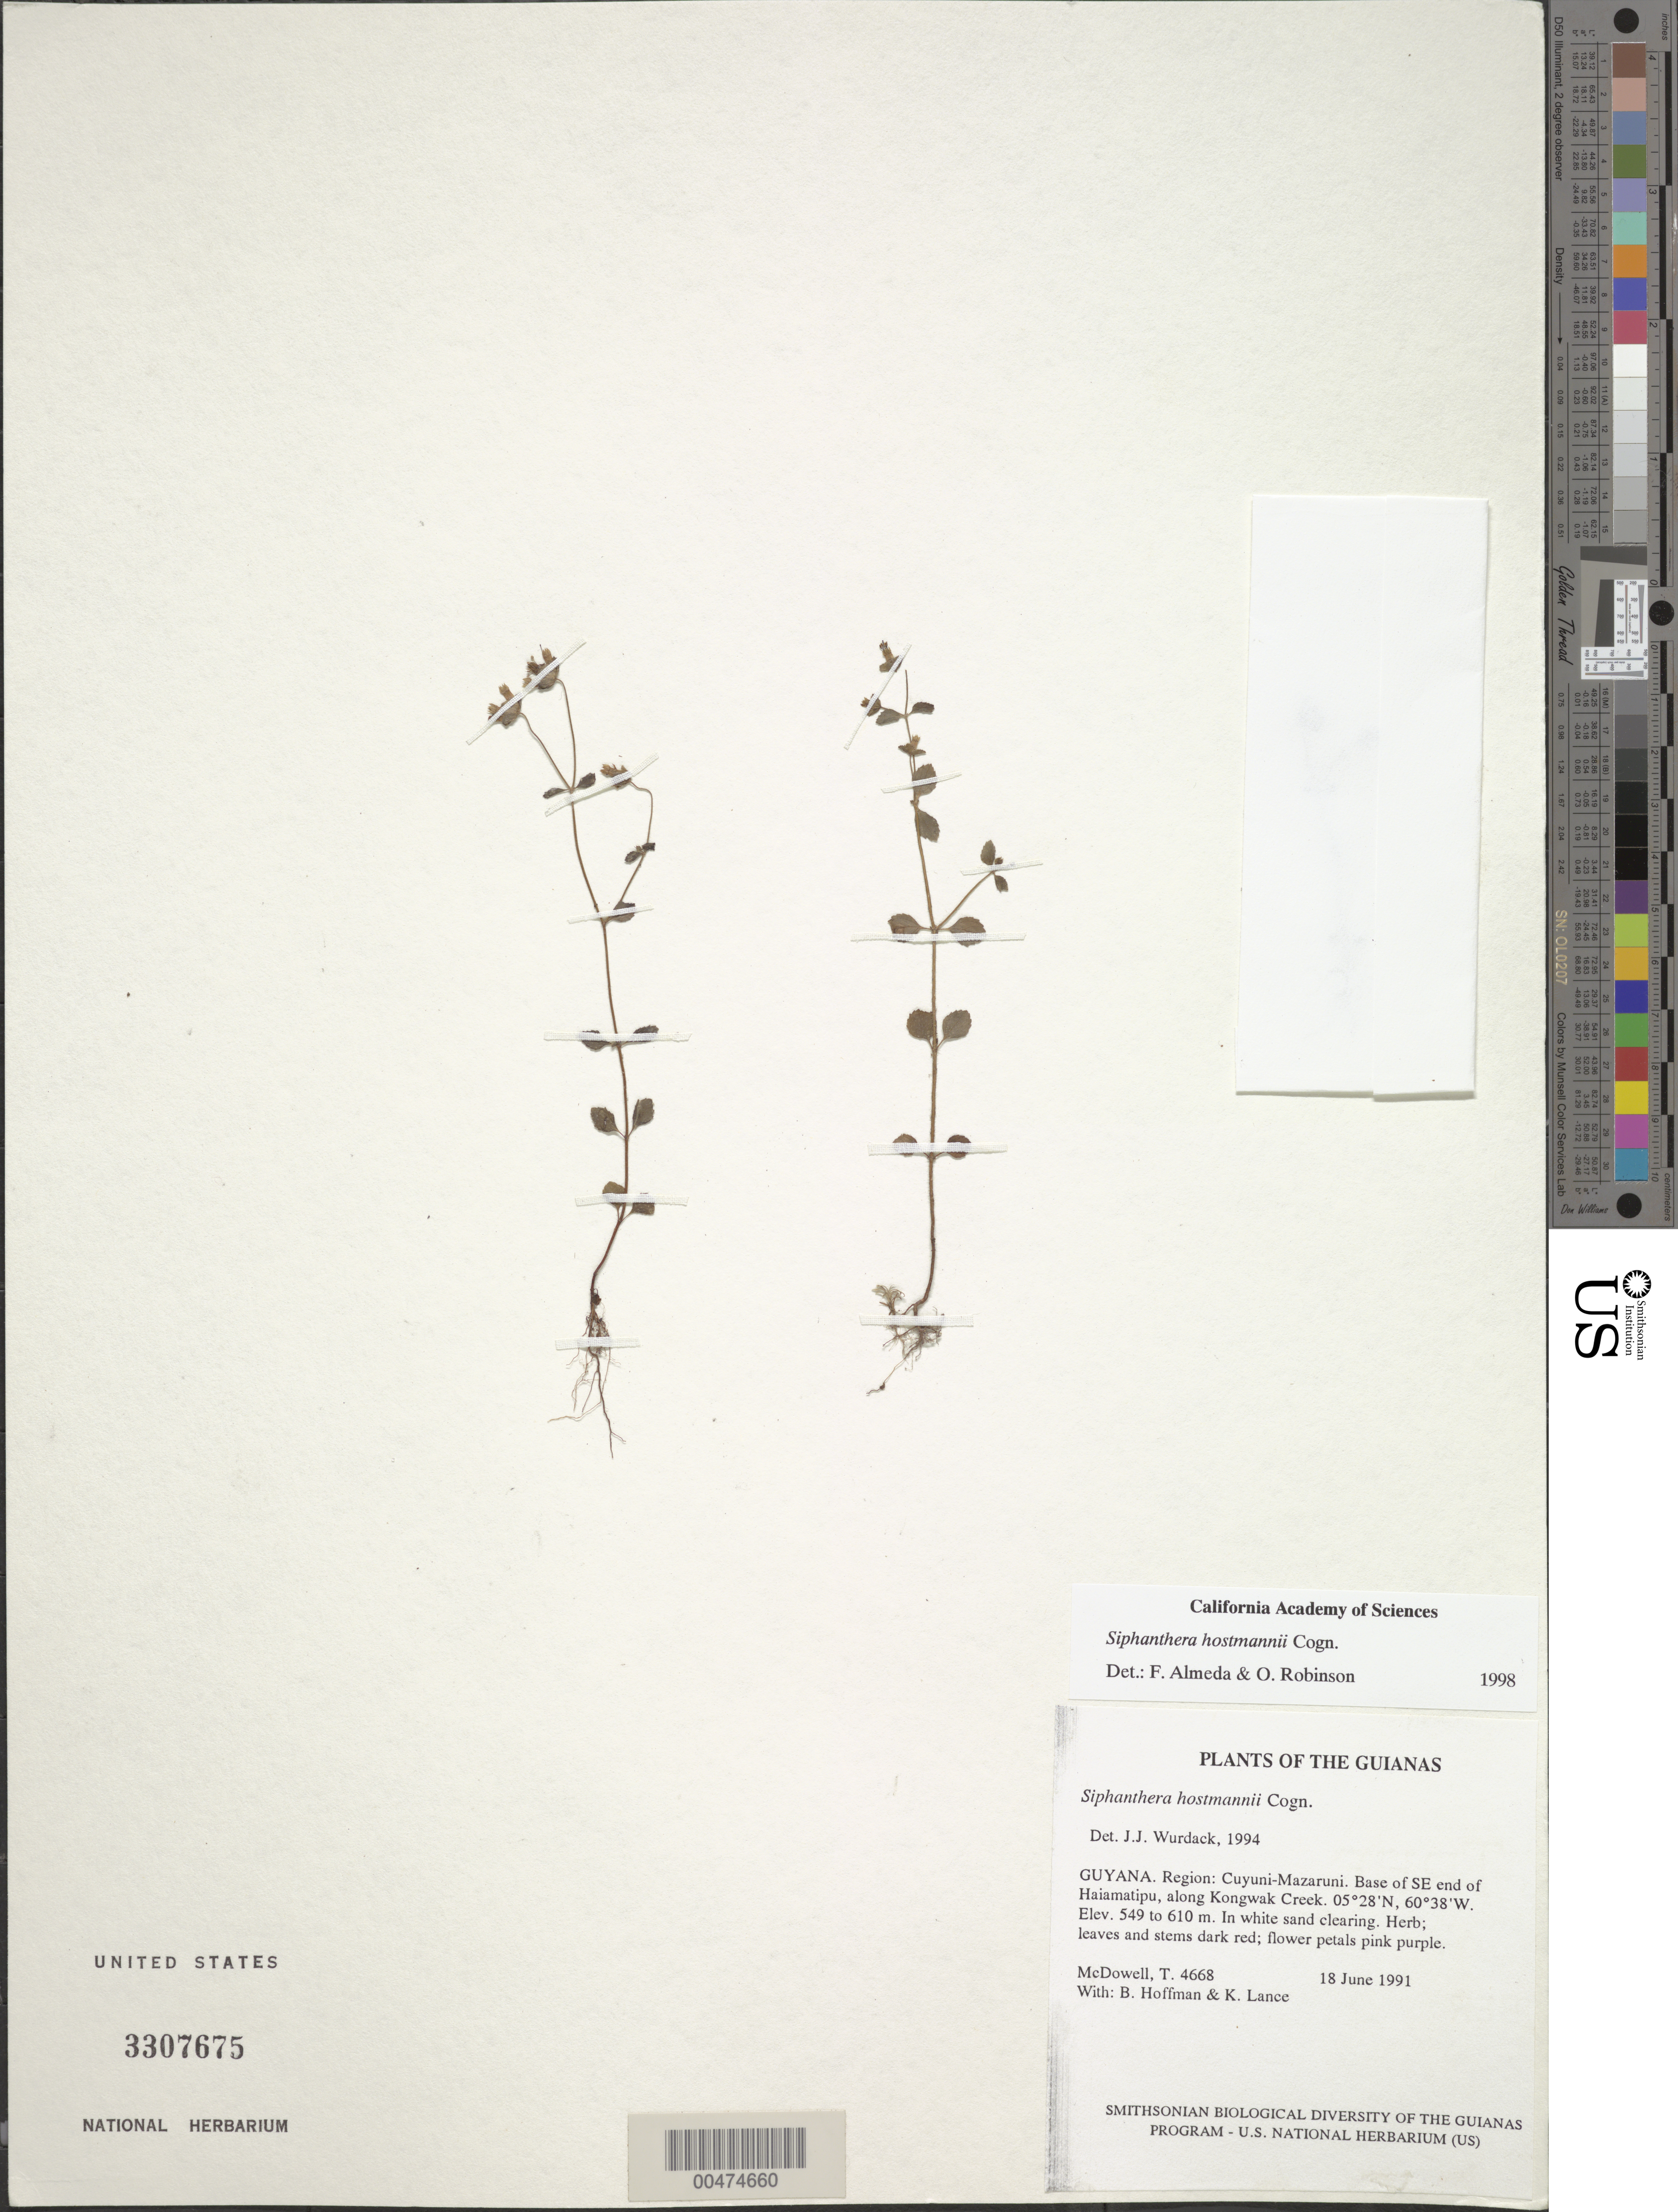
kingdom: Plantae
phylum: Tracheophyta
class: Magnoliopsida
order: Myrtales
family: Melastomataceae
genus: Siphanthera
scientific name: Siphanthera hostmannii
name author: Cogn.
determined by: Wurdack, John J., (US), US (UNITED STATES)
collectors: T. McDowell, B. Hoffman & K. Lance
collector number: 4668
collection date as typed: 18 June 1991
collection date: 1991-06-18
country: Guyana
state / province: Cuyuni-Mazaruni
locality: Base of SE end of Haiamatipu, along Kongwak Creek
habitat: In white sand clearing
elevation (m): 550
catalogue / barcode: US 3307675